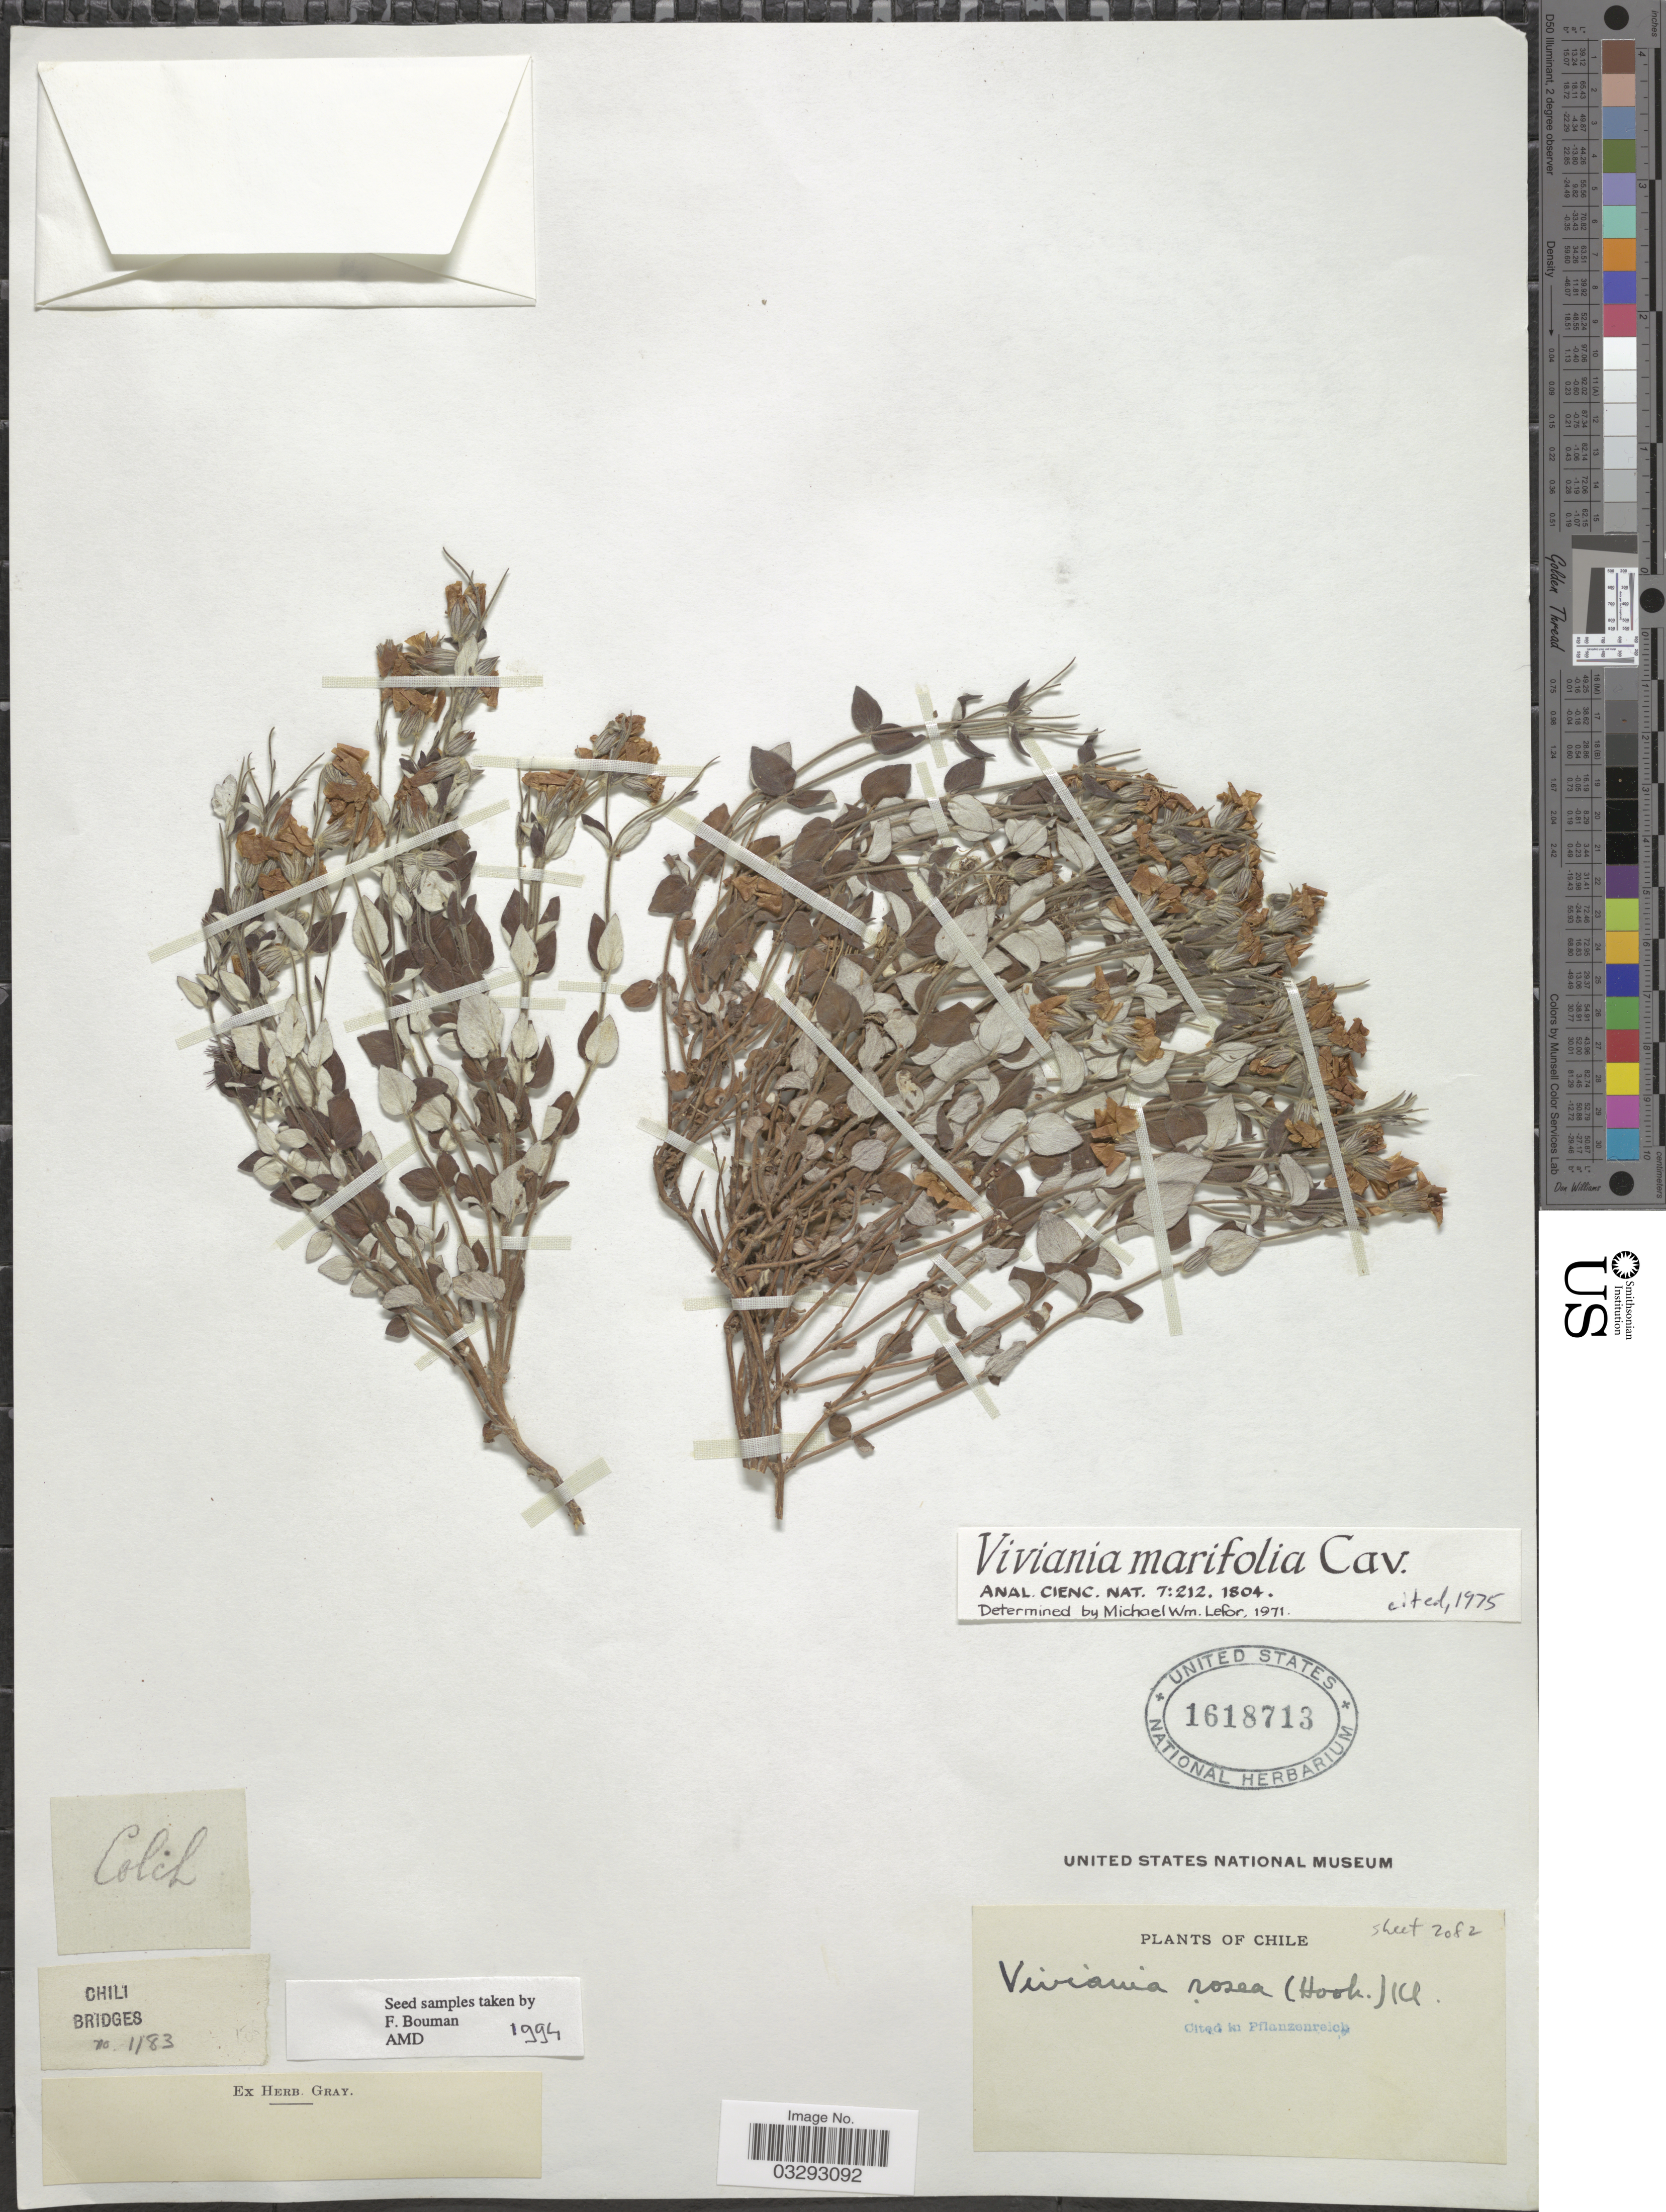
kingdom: Plantae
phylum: Tracheophyta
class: Magnoliopsida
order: Geraniales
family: Vivianiaceae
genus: Viviania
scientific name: Viviania marifolia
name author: Cav.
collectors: Bridges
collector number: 1183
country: Chile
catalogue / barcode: US 1618713